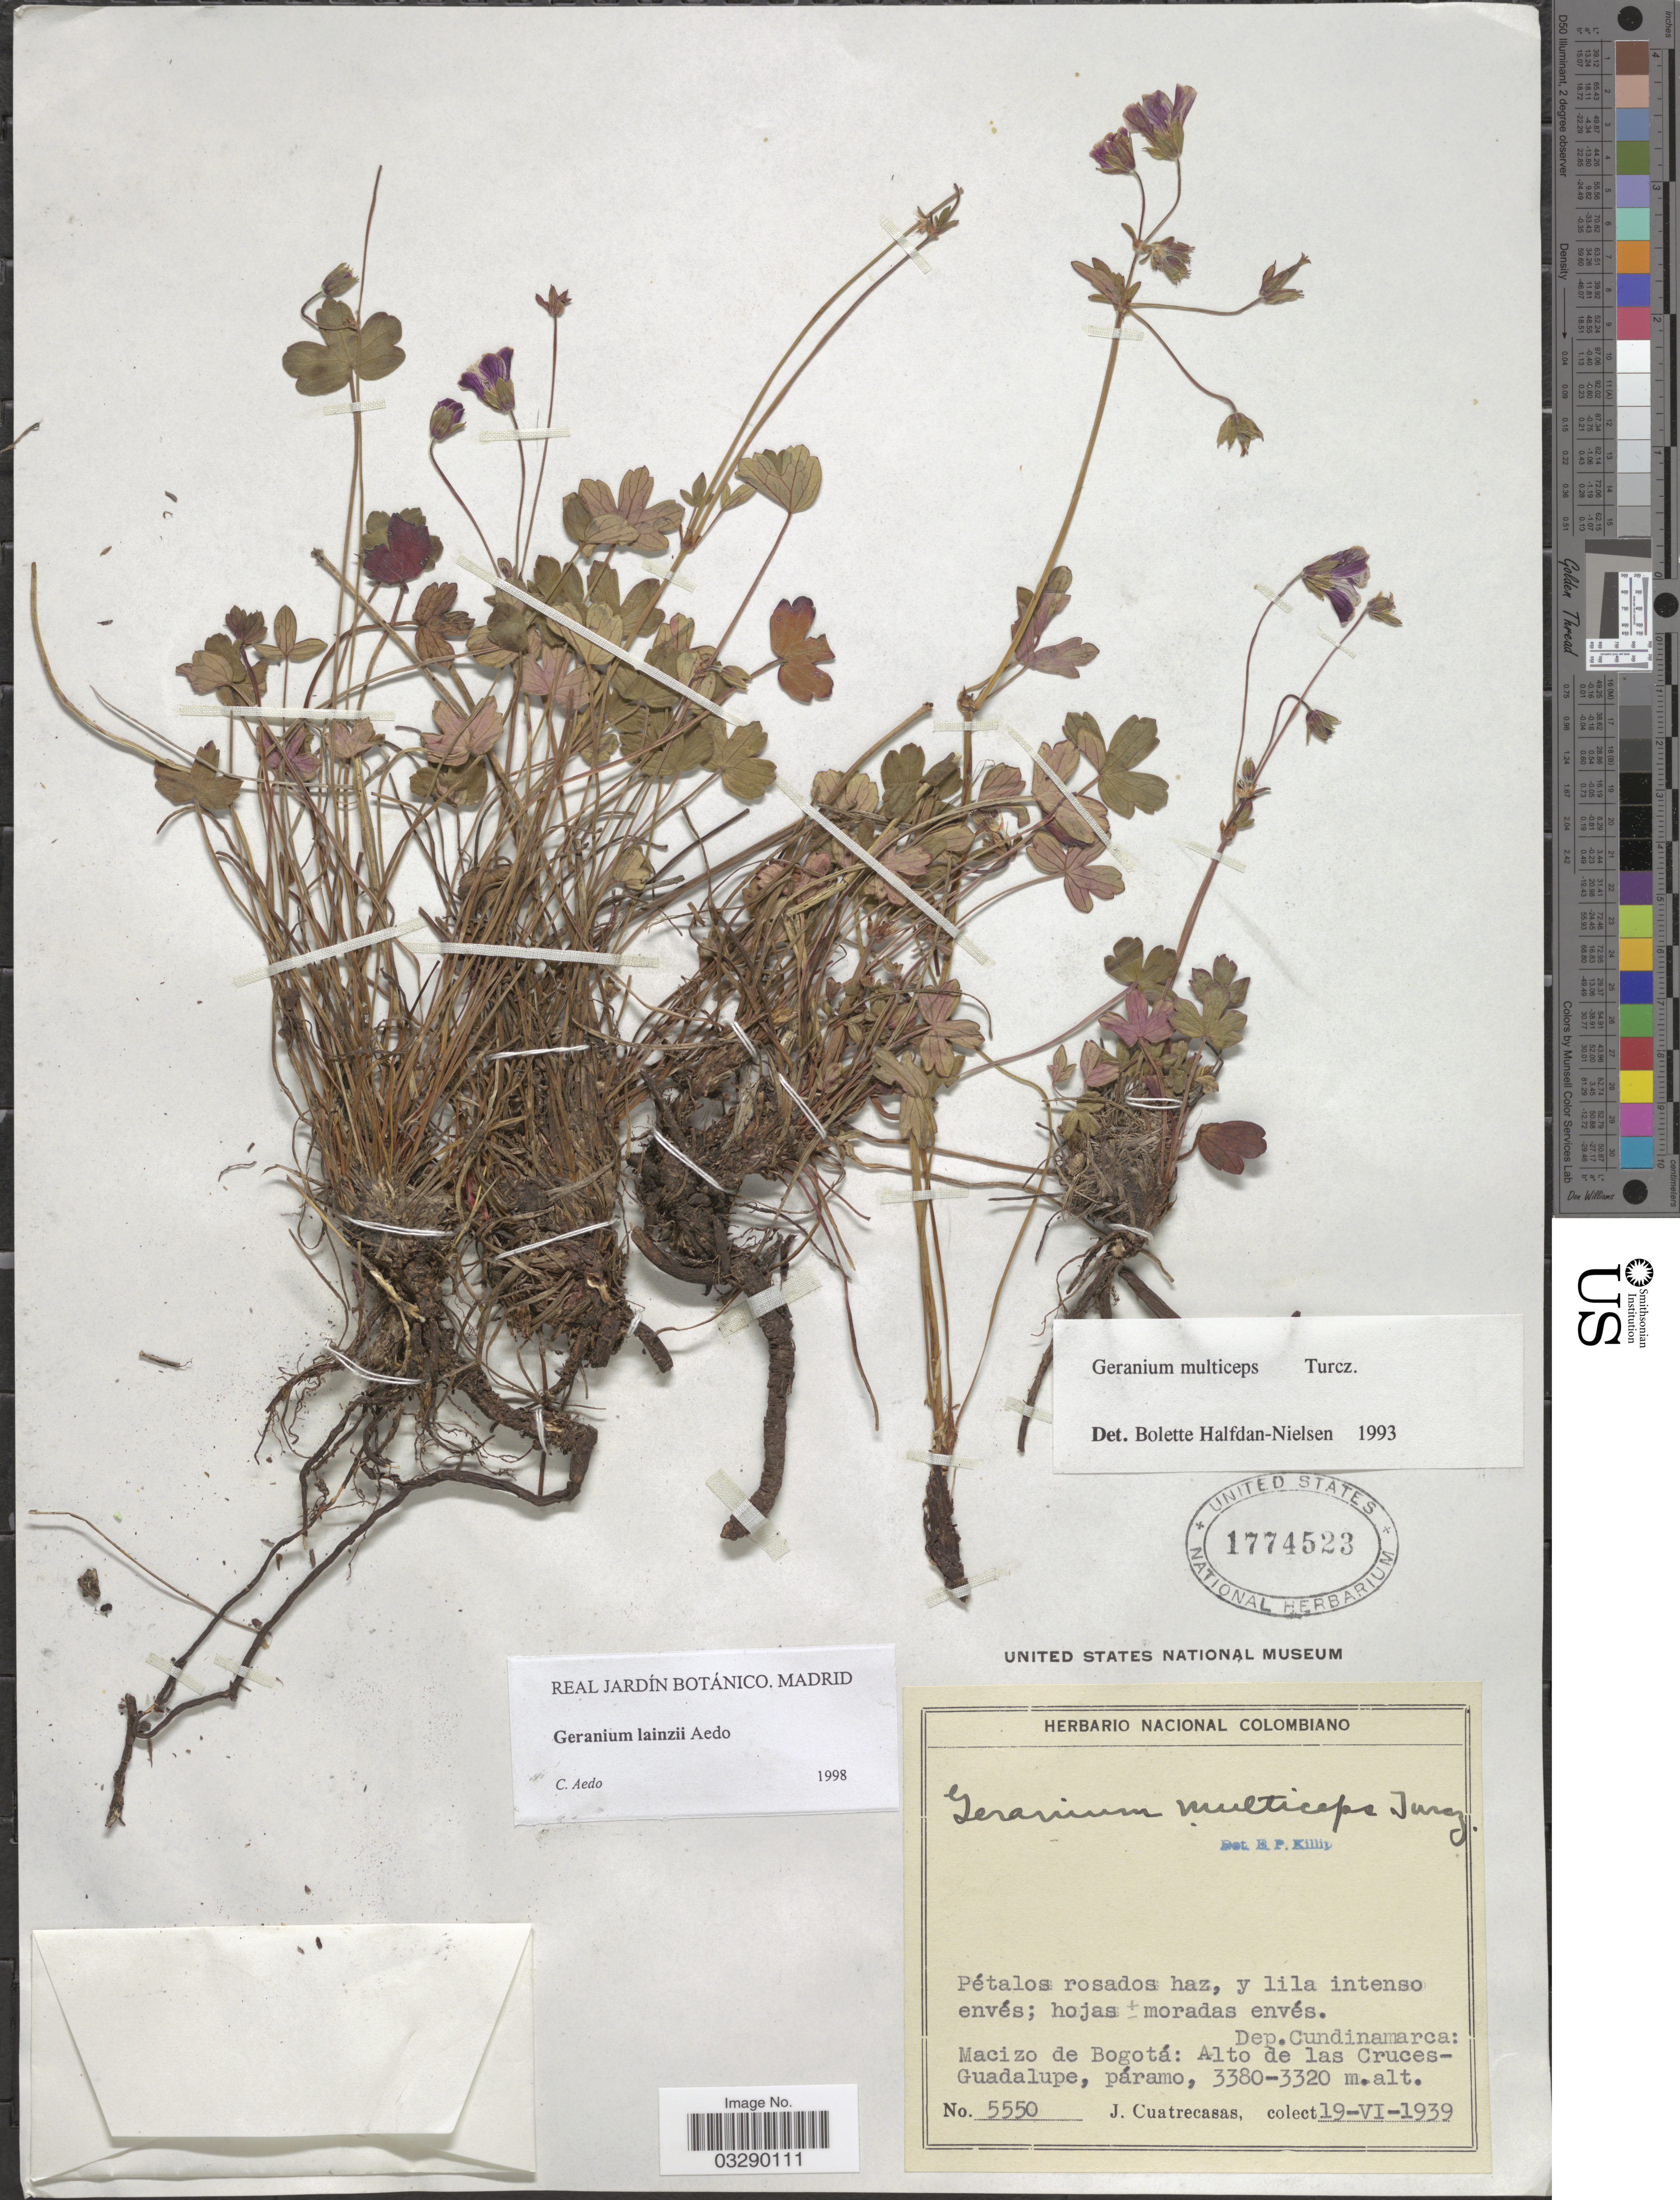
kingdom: Plantae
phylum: Tracheophyta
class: Magnoliopsida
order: Geraniales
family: Geraniaceae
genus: Geranium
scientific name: Geranium lainzii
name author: Aedo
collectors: J. Cuatrecasas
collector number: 5550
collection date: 1939-06-19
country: Colombia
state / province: Cundinamarca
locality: Dep. Cundinamarca: Macizo de Bogotá: Alto de las Cruces-Guadalupe, páramo.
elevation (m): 3320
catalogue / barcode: US 1774523